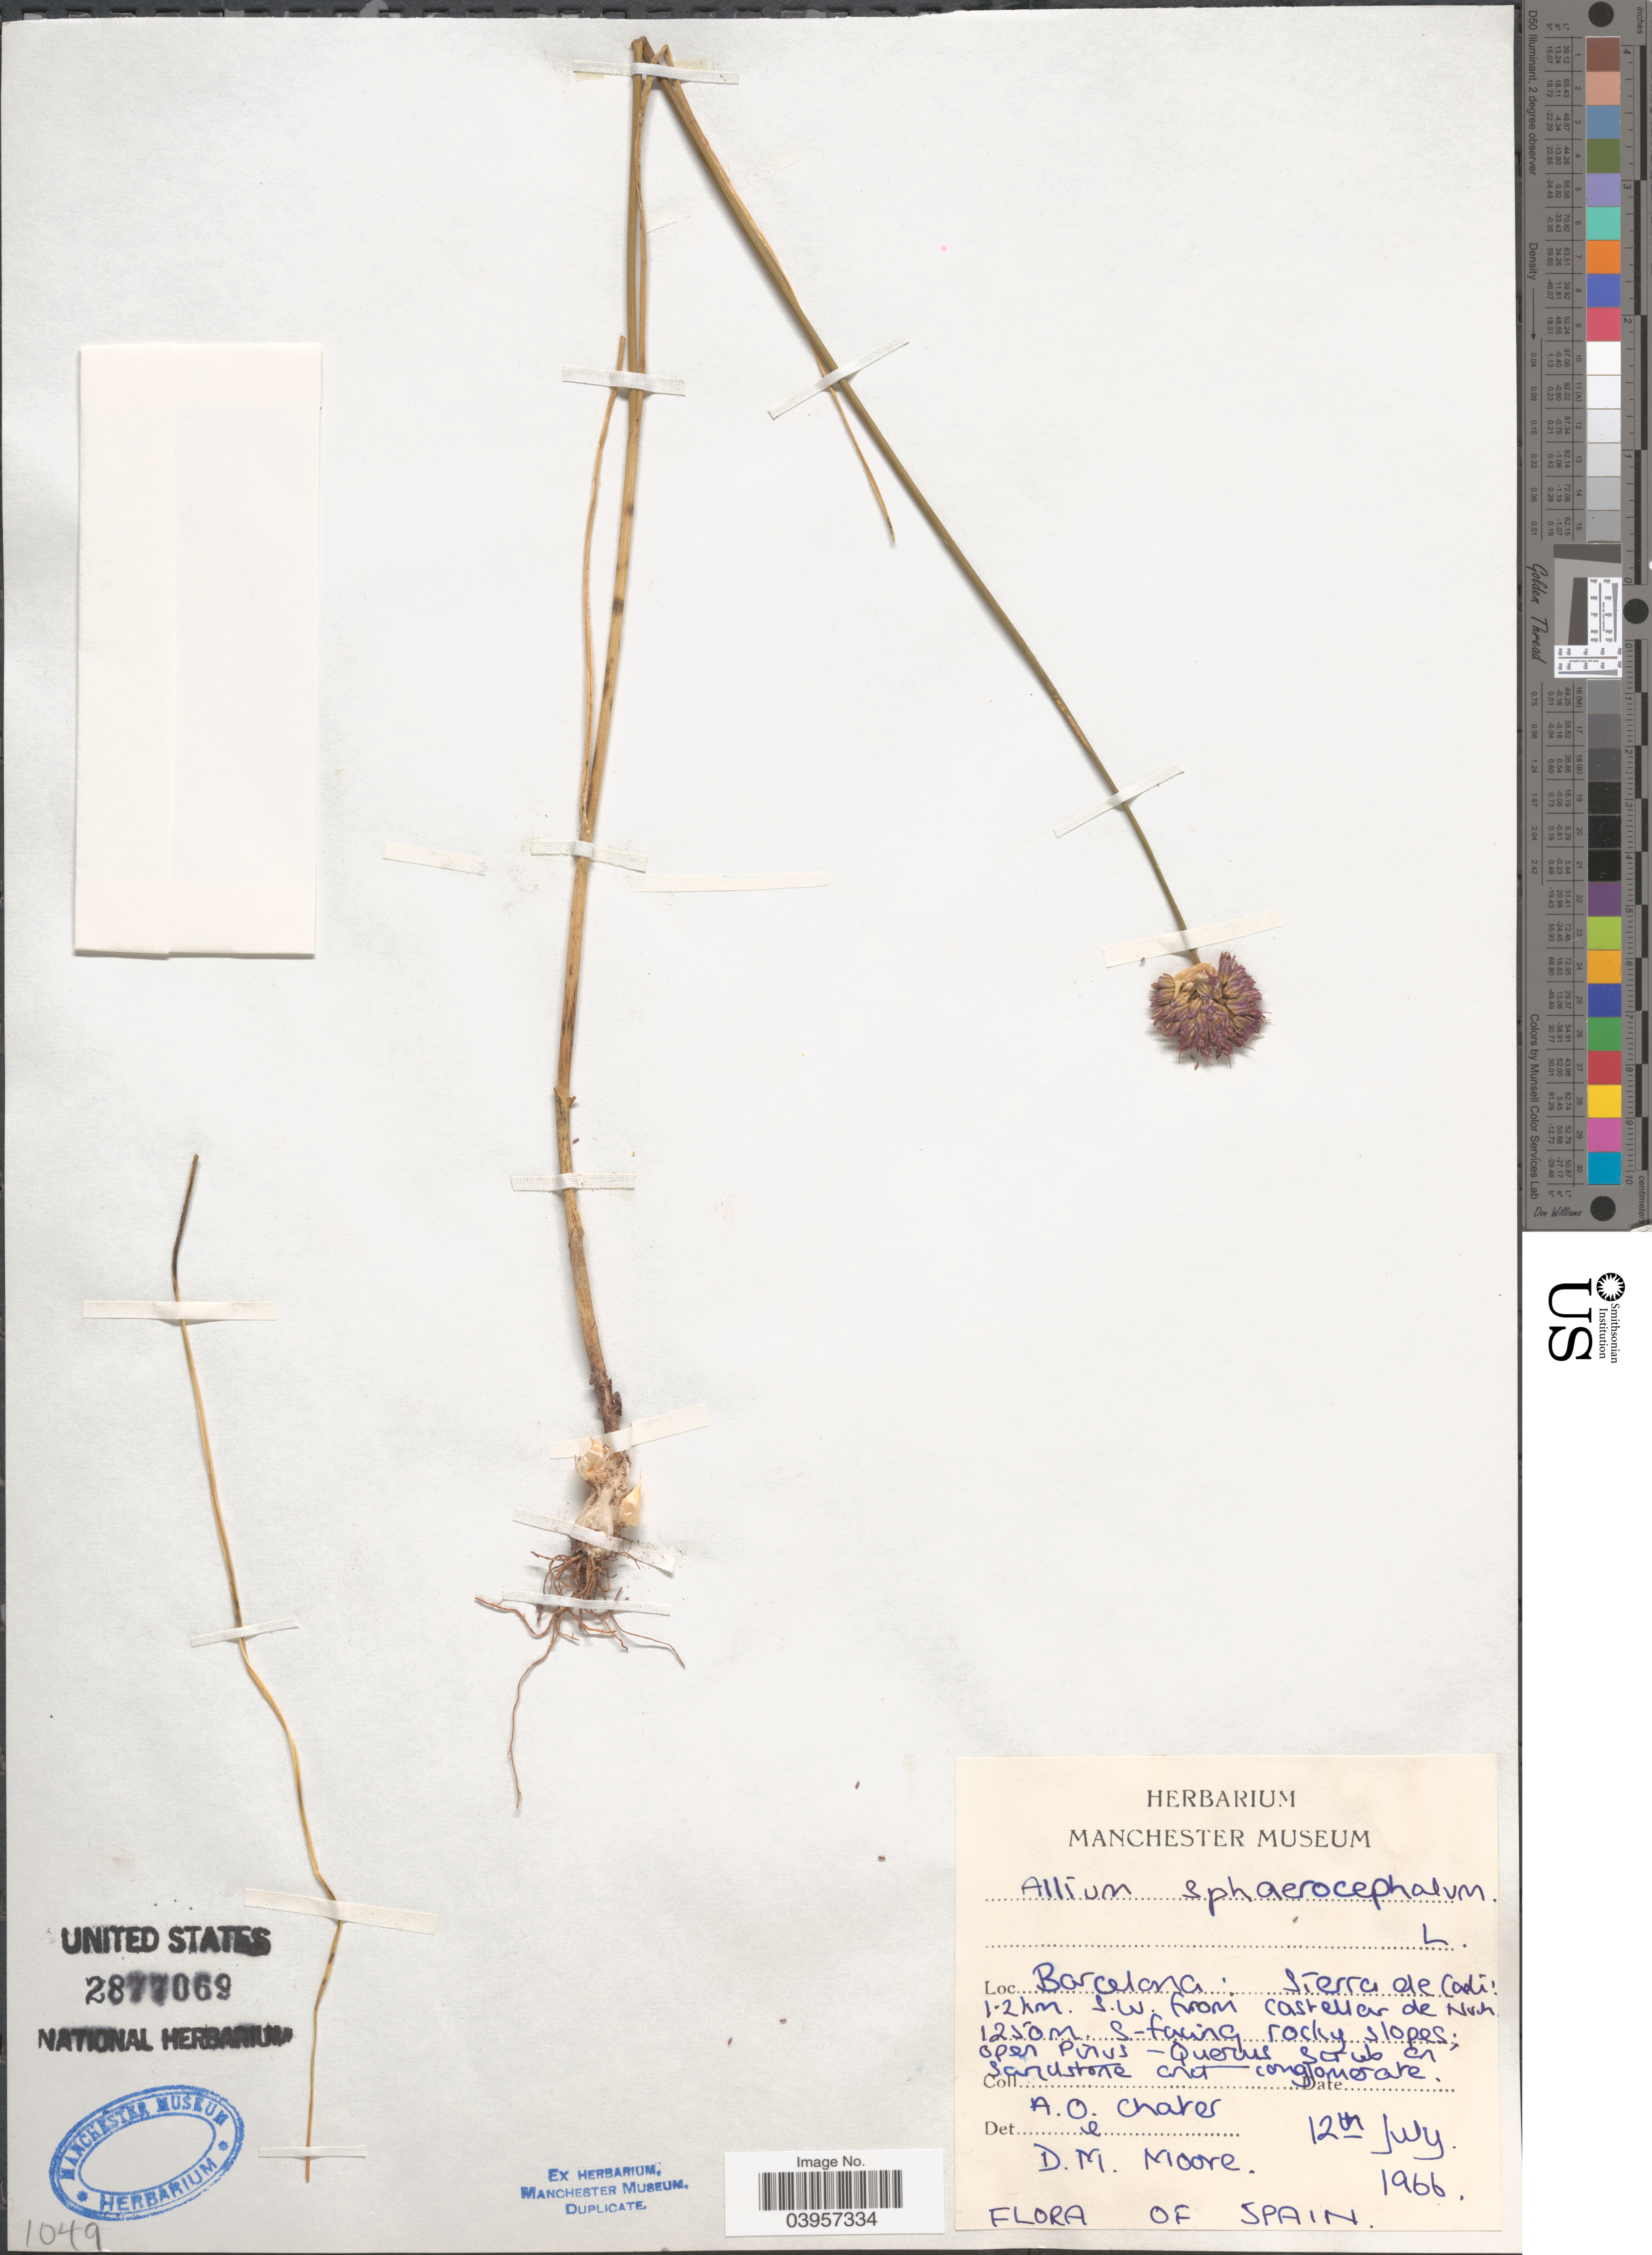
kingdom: Plantae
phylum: Tracheophyta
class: Liliopsida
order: Asparagales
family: Amaryllidaceae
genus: Allium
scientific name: Allium sphaerocephalum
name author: L.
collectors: A. Chaves & D. Moore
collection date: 1966-07-12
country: Spain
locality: Barcelona: Sierra de Codi: 1-2 km. S.W. from Castellar de n'Hug. S-facing rocky slopes.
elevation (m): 1250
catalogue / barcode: US 2877069